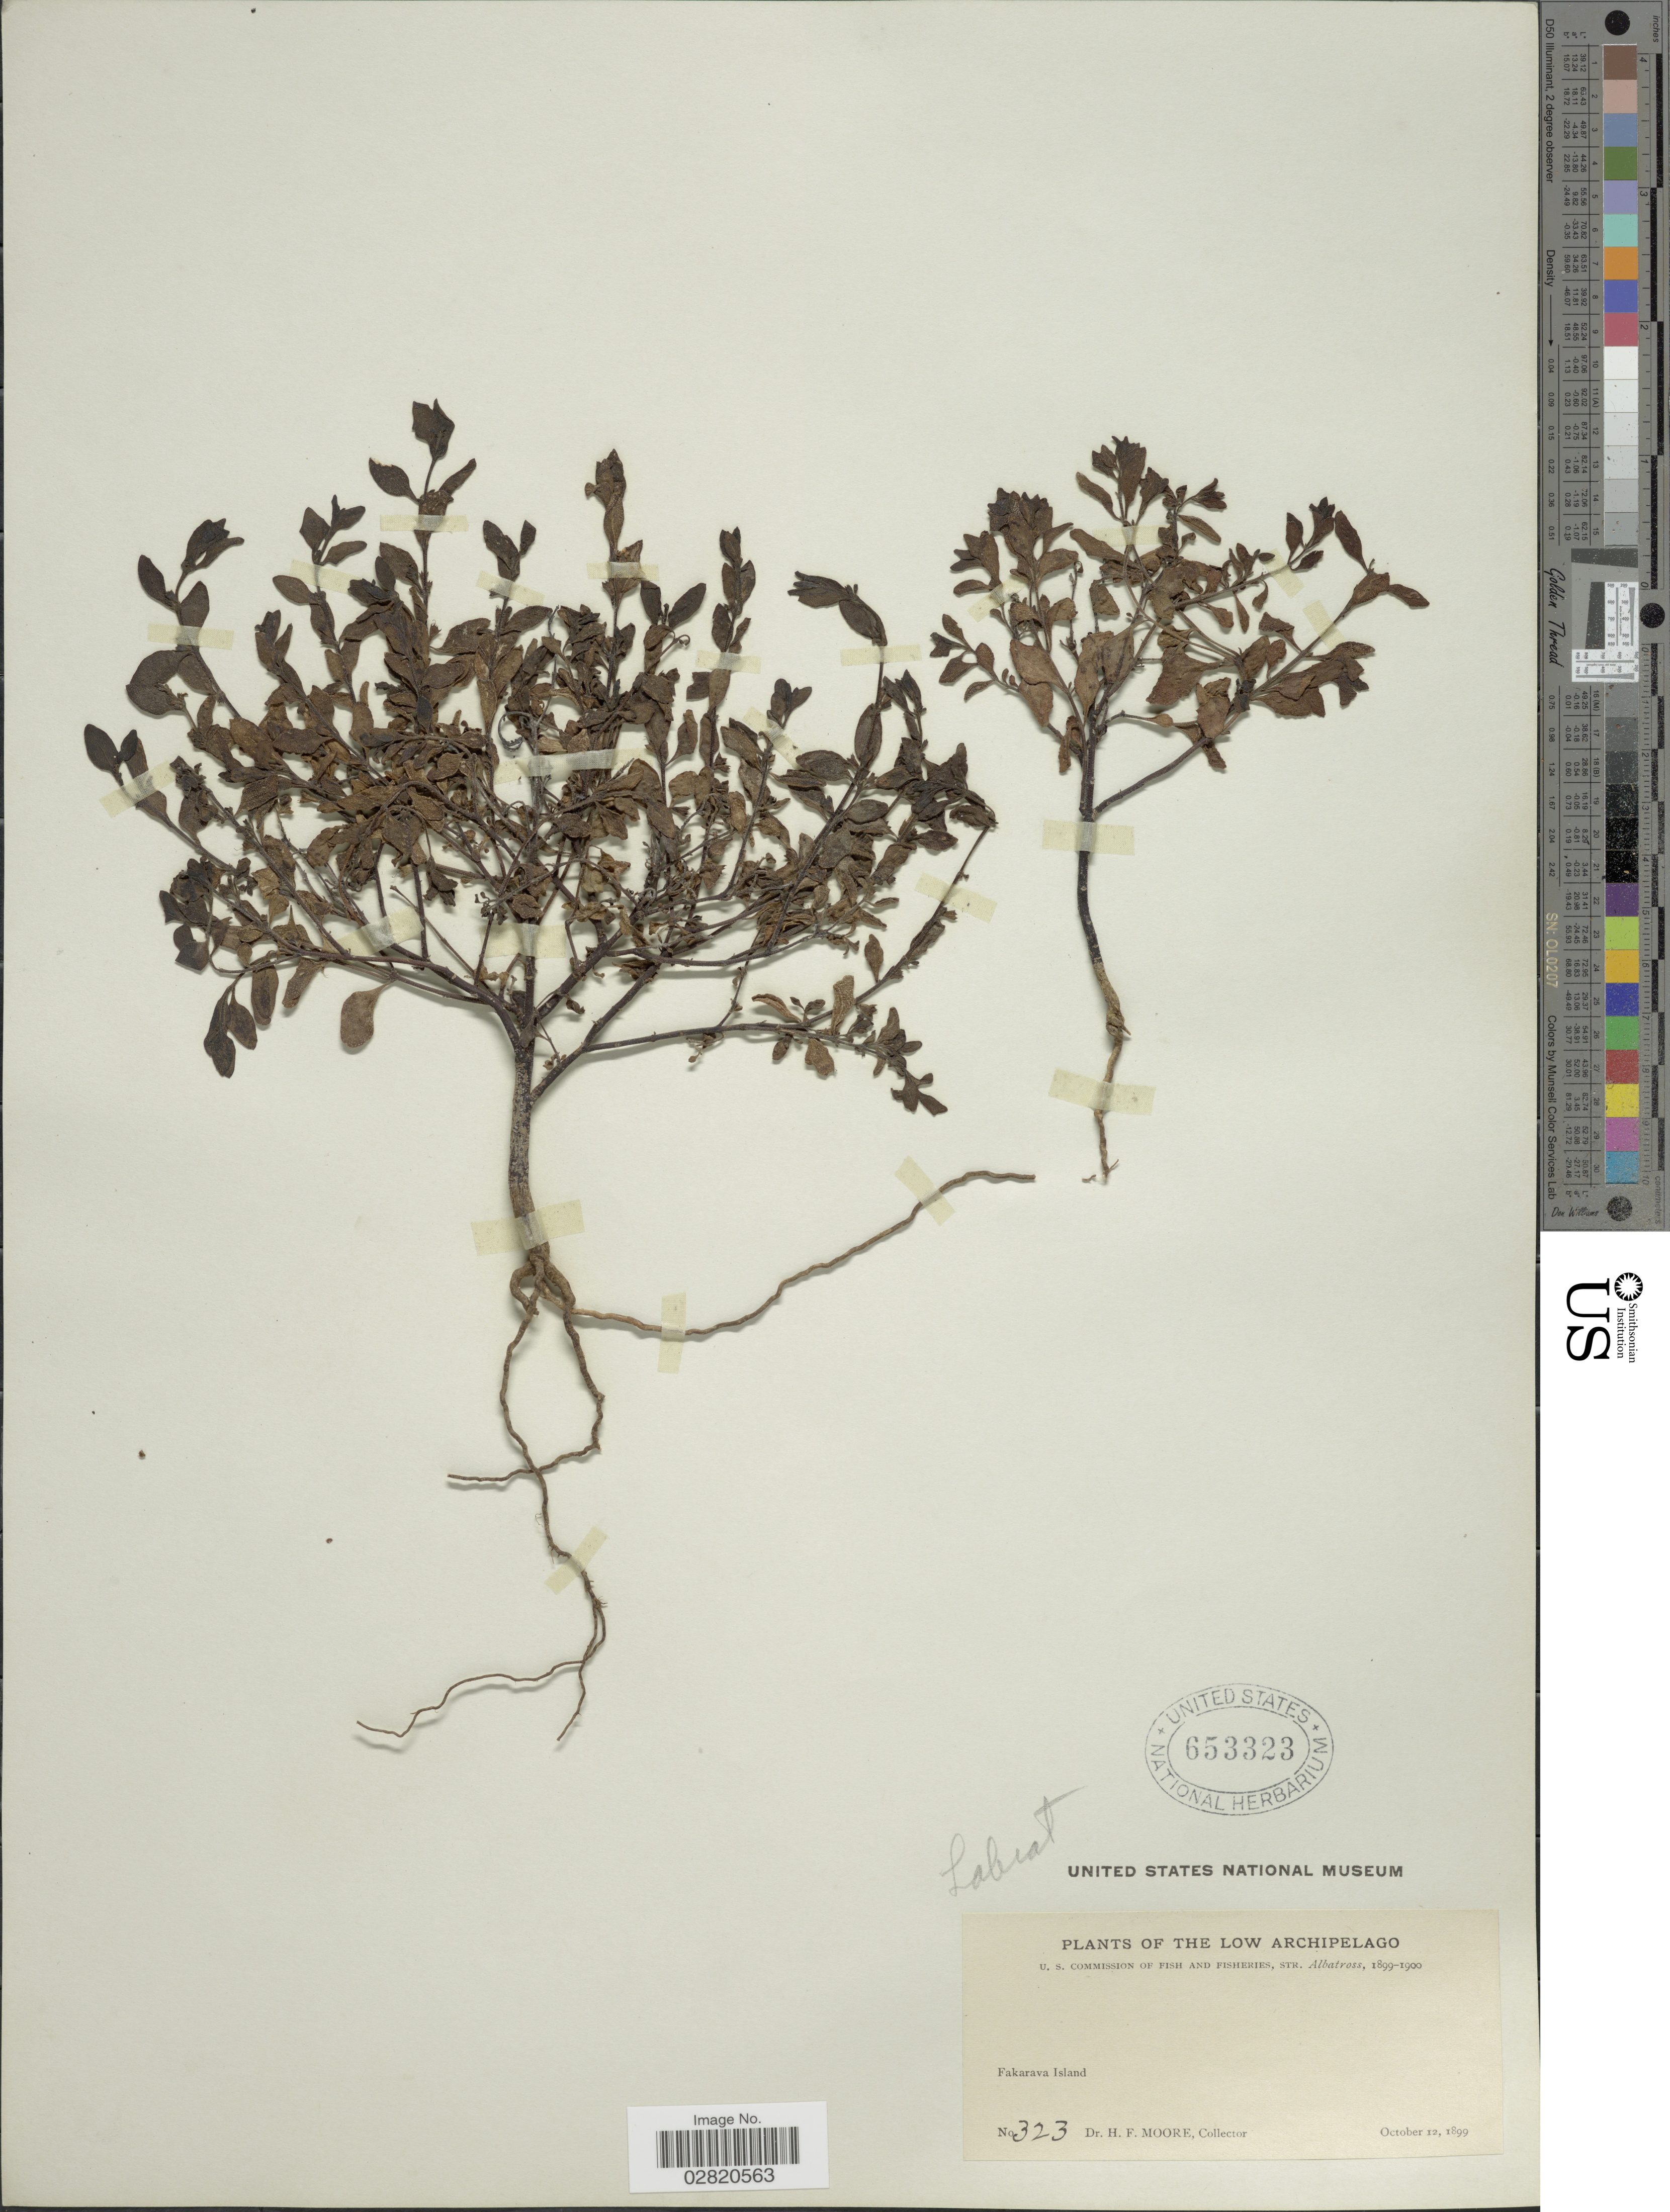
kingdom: Plantae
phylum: Tracheophyta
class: Magnoliopsida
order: Lamiales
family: Lamiaceae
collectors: H. F. Moore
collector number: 323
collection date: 1899-10-12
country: French Polynesia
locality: Low Archipelago. Fakarava Island.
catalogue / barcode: US 653323